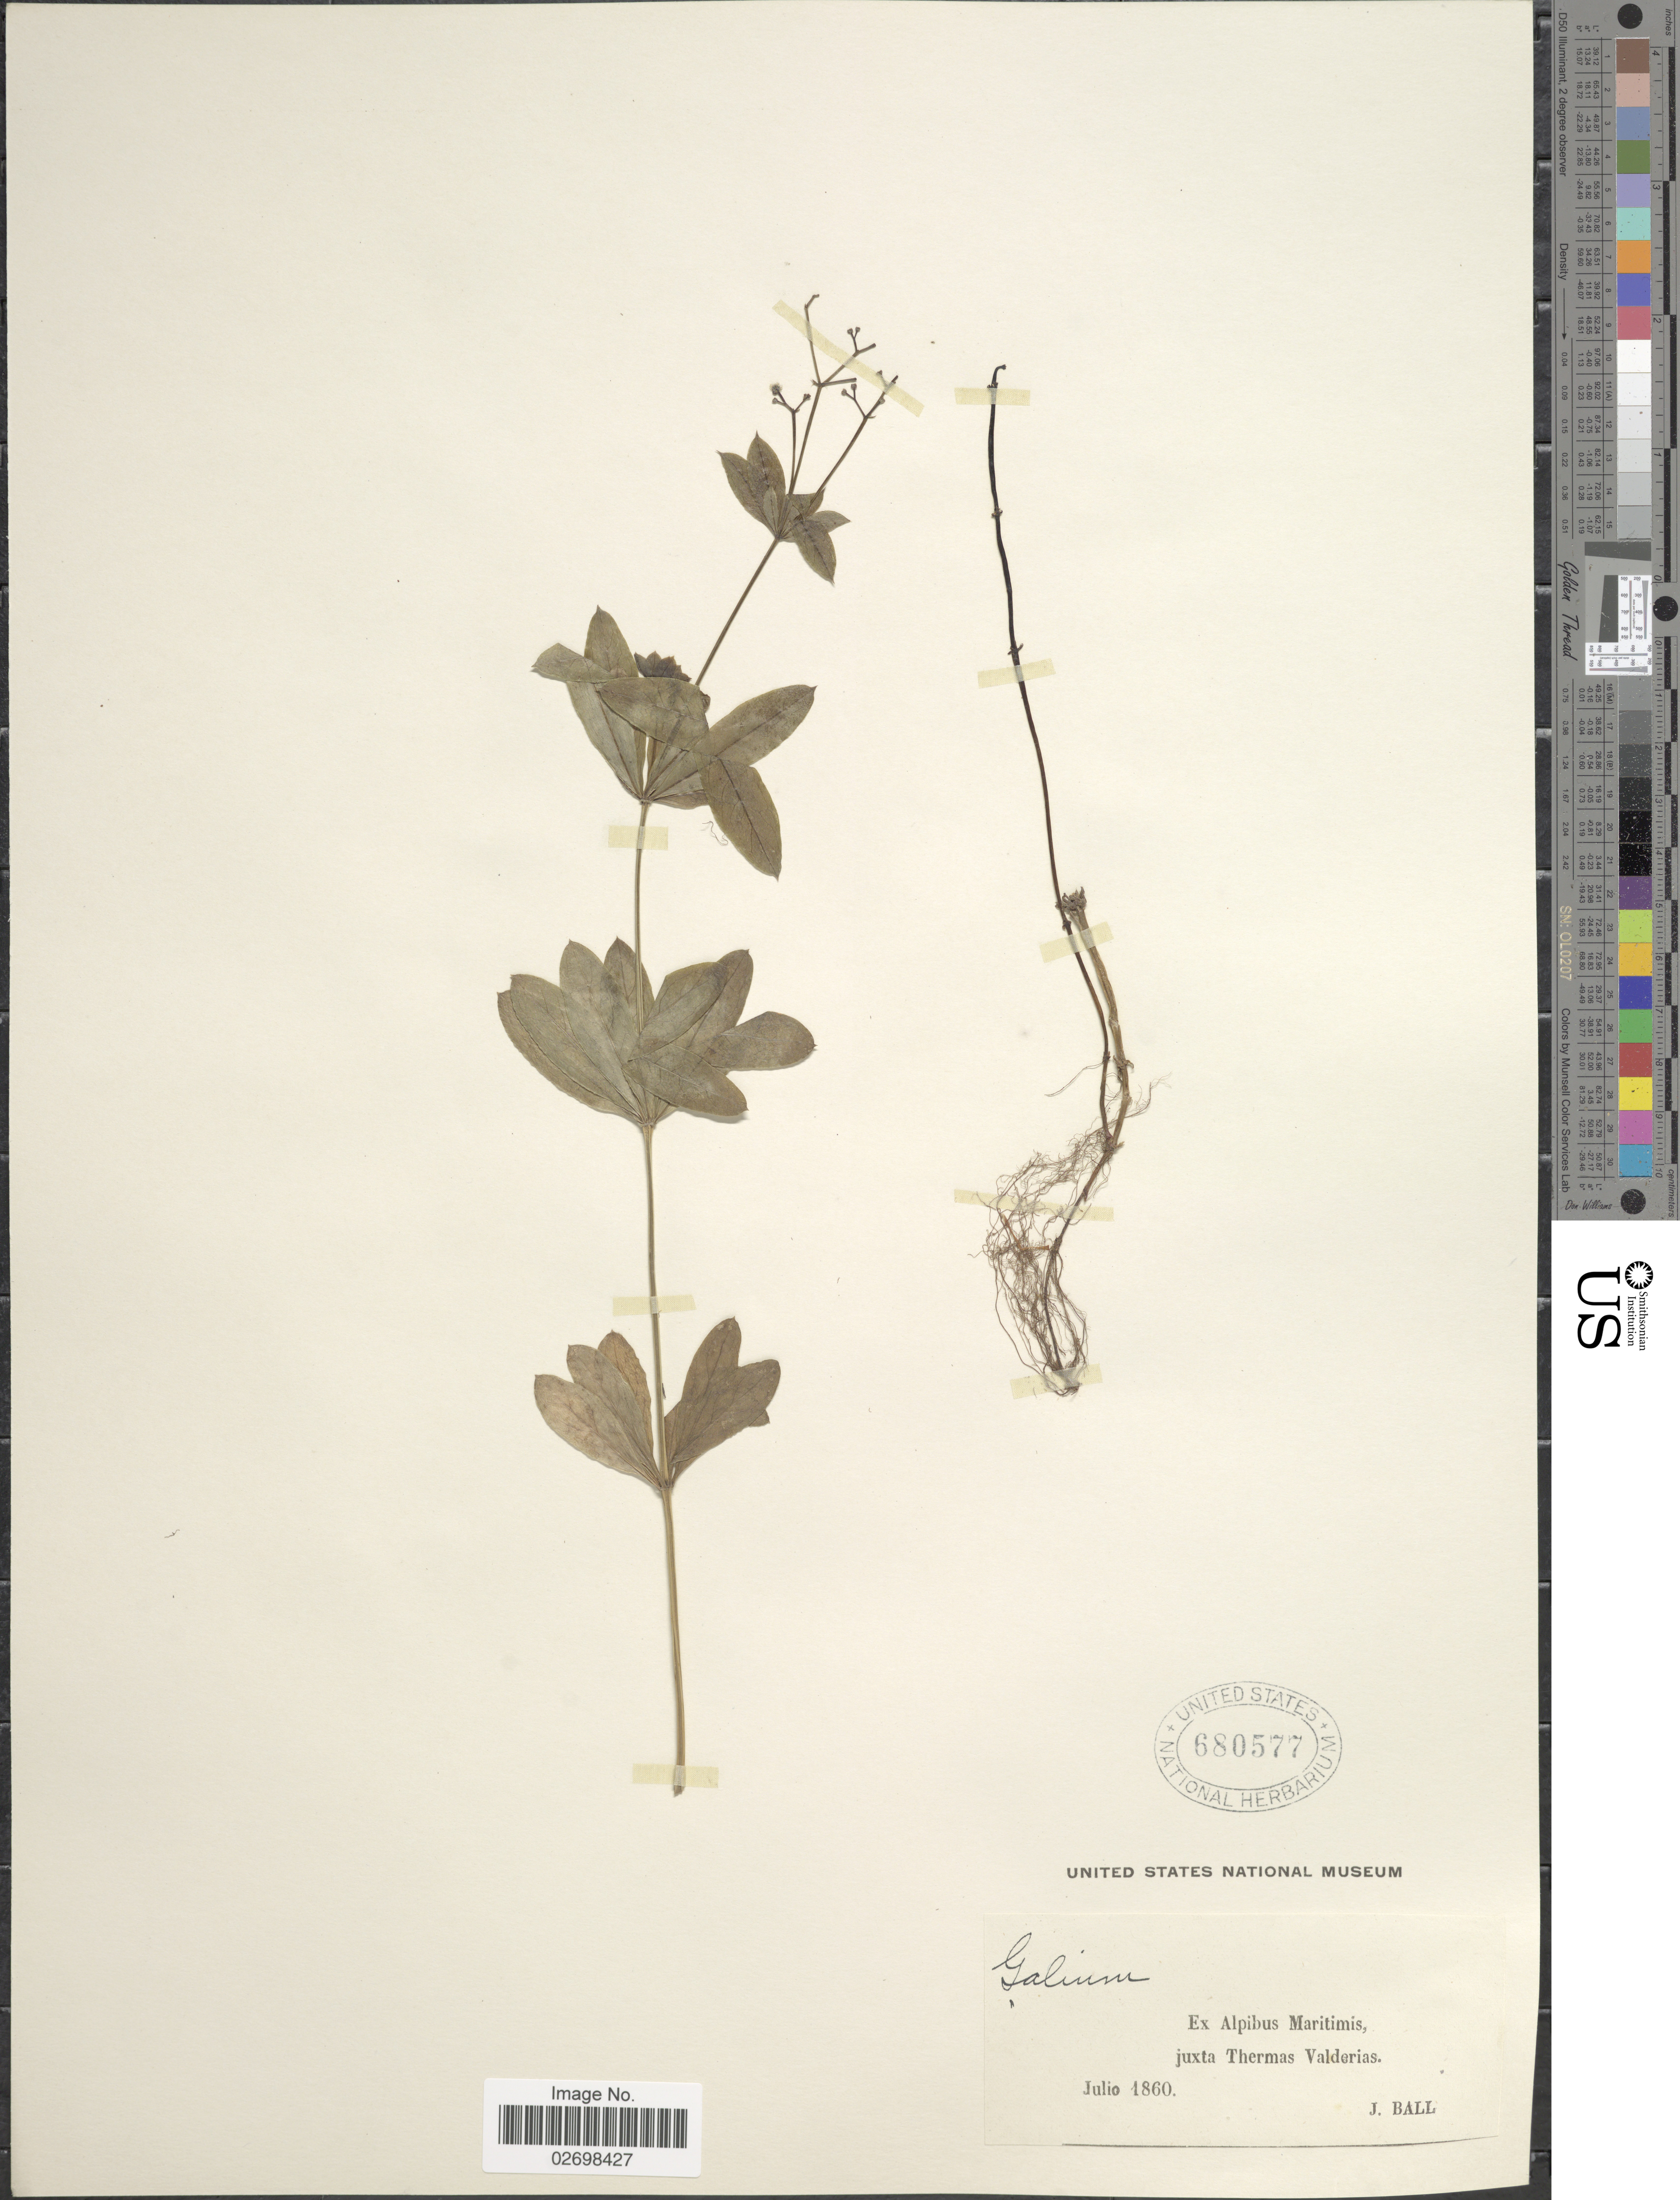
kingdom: Plantae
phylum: Tracheophyta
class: Magnoliopsida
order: Gentianales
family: Rubiaceae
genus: Galium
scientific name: Galium sp.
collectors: J. Ball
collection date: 1860-07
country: Spain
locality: Alpibus Maritimis, juxta Thermas Valderias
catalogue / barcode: US 680577